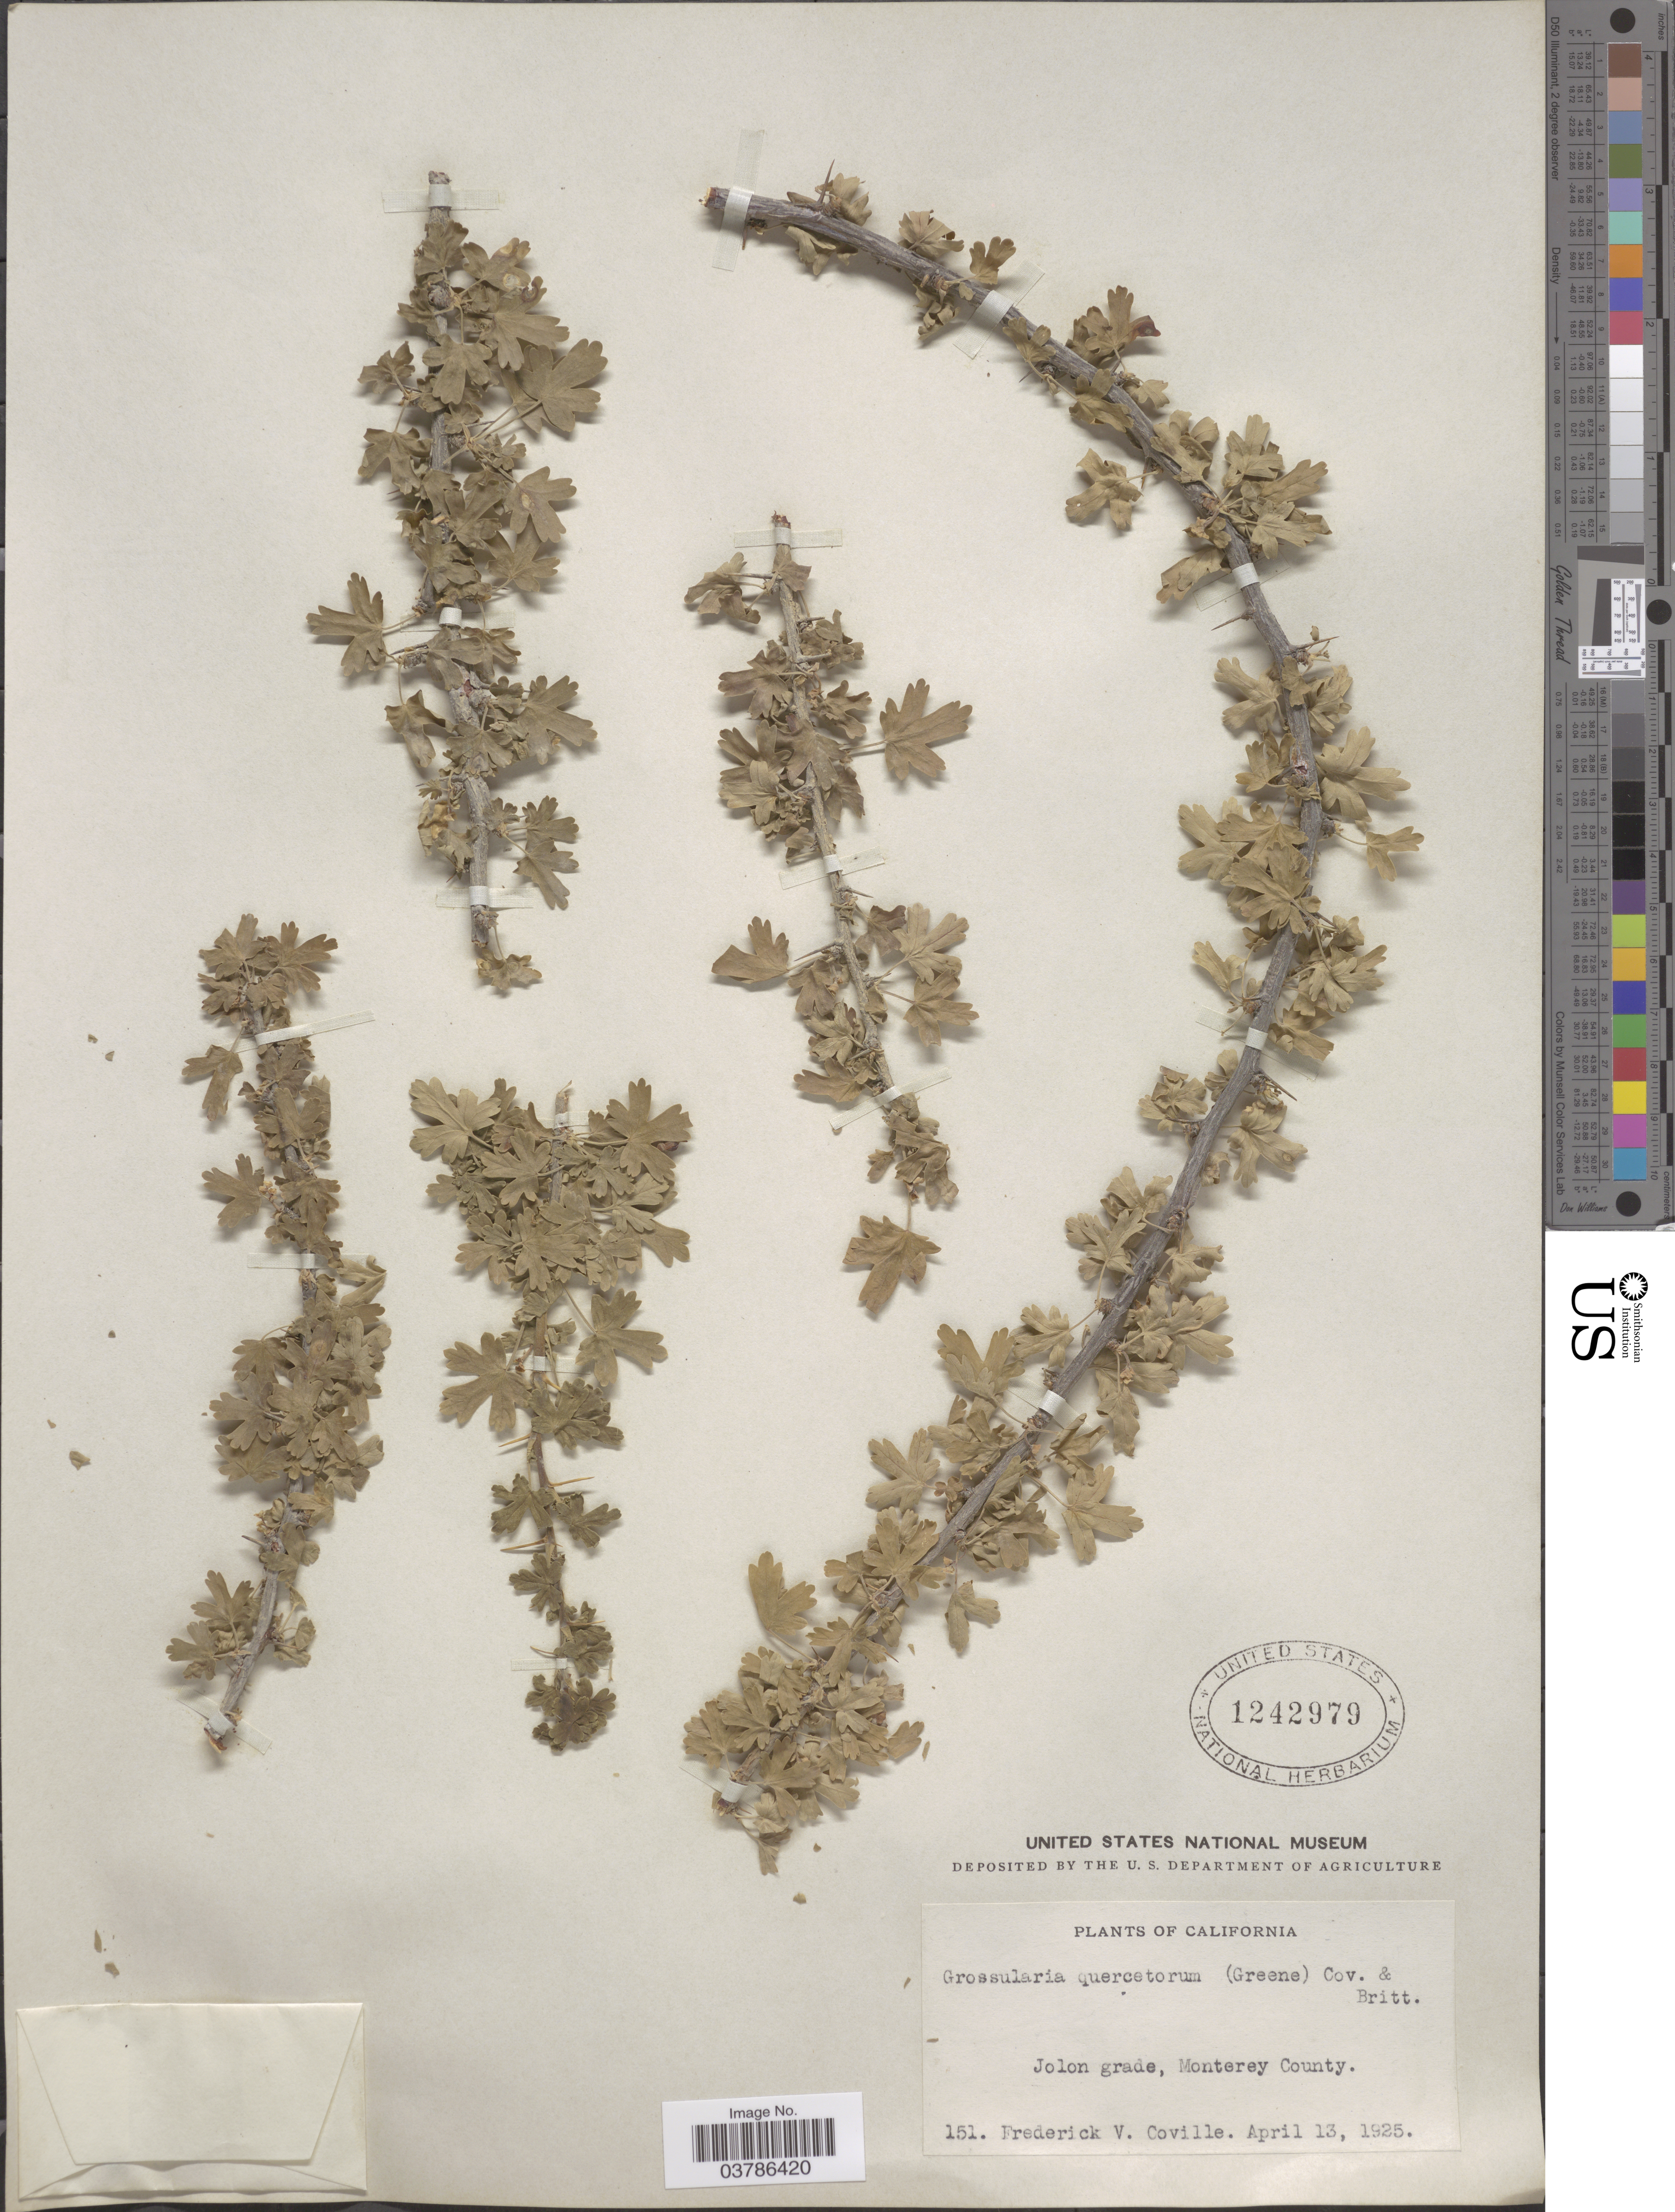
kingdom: Plantae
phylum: Tracheophyta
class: Magnoliopsida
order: Saxifragales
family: Grossulariaceae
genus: Ribes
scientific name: Ribes quercetorum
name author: Greene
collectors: F. V. Coville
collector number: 151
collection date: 1925-04-13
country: United States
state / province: California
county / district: Monterey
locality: Jolon grade, Monterey County.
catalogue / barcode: US 1242979